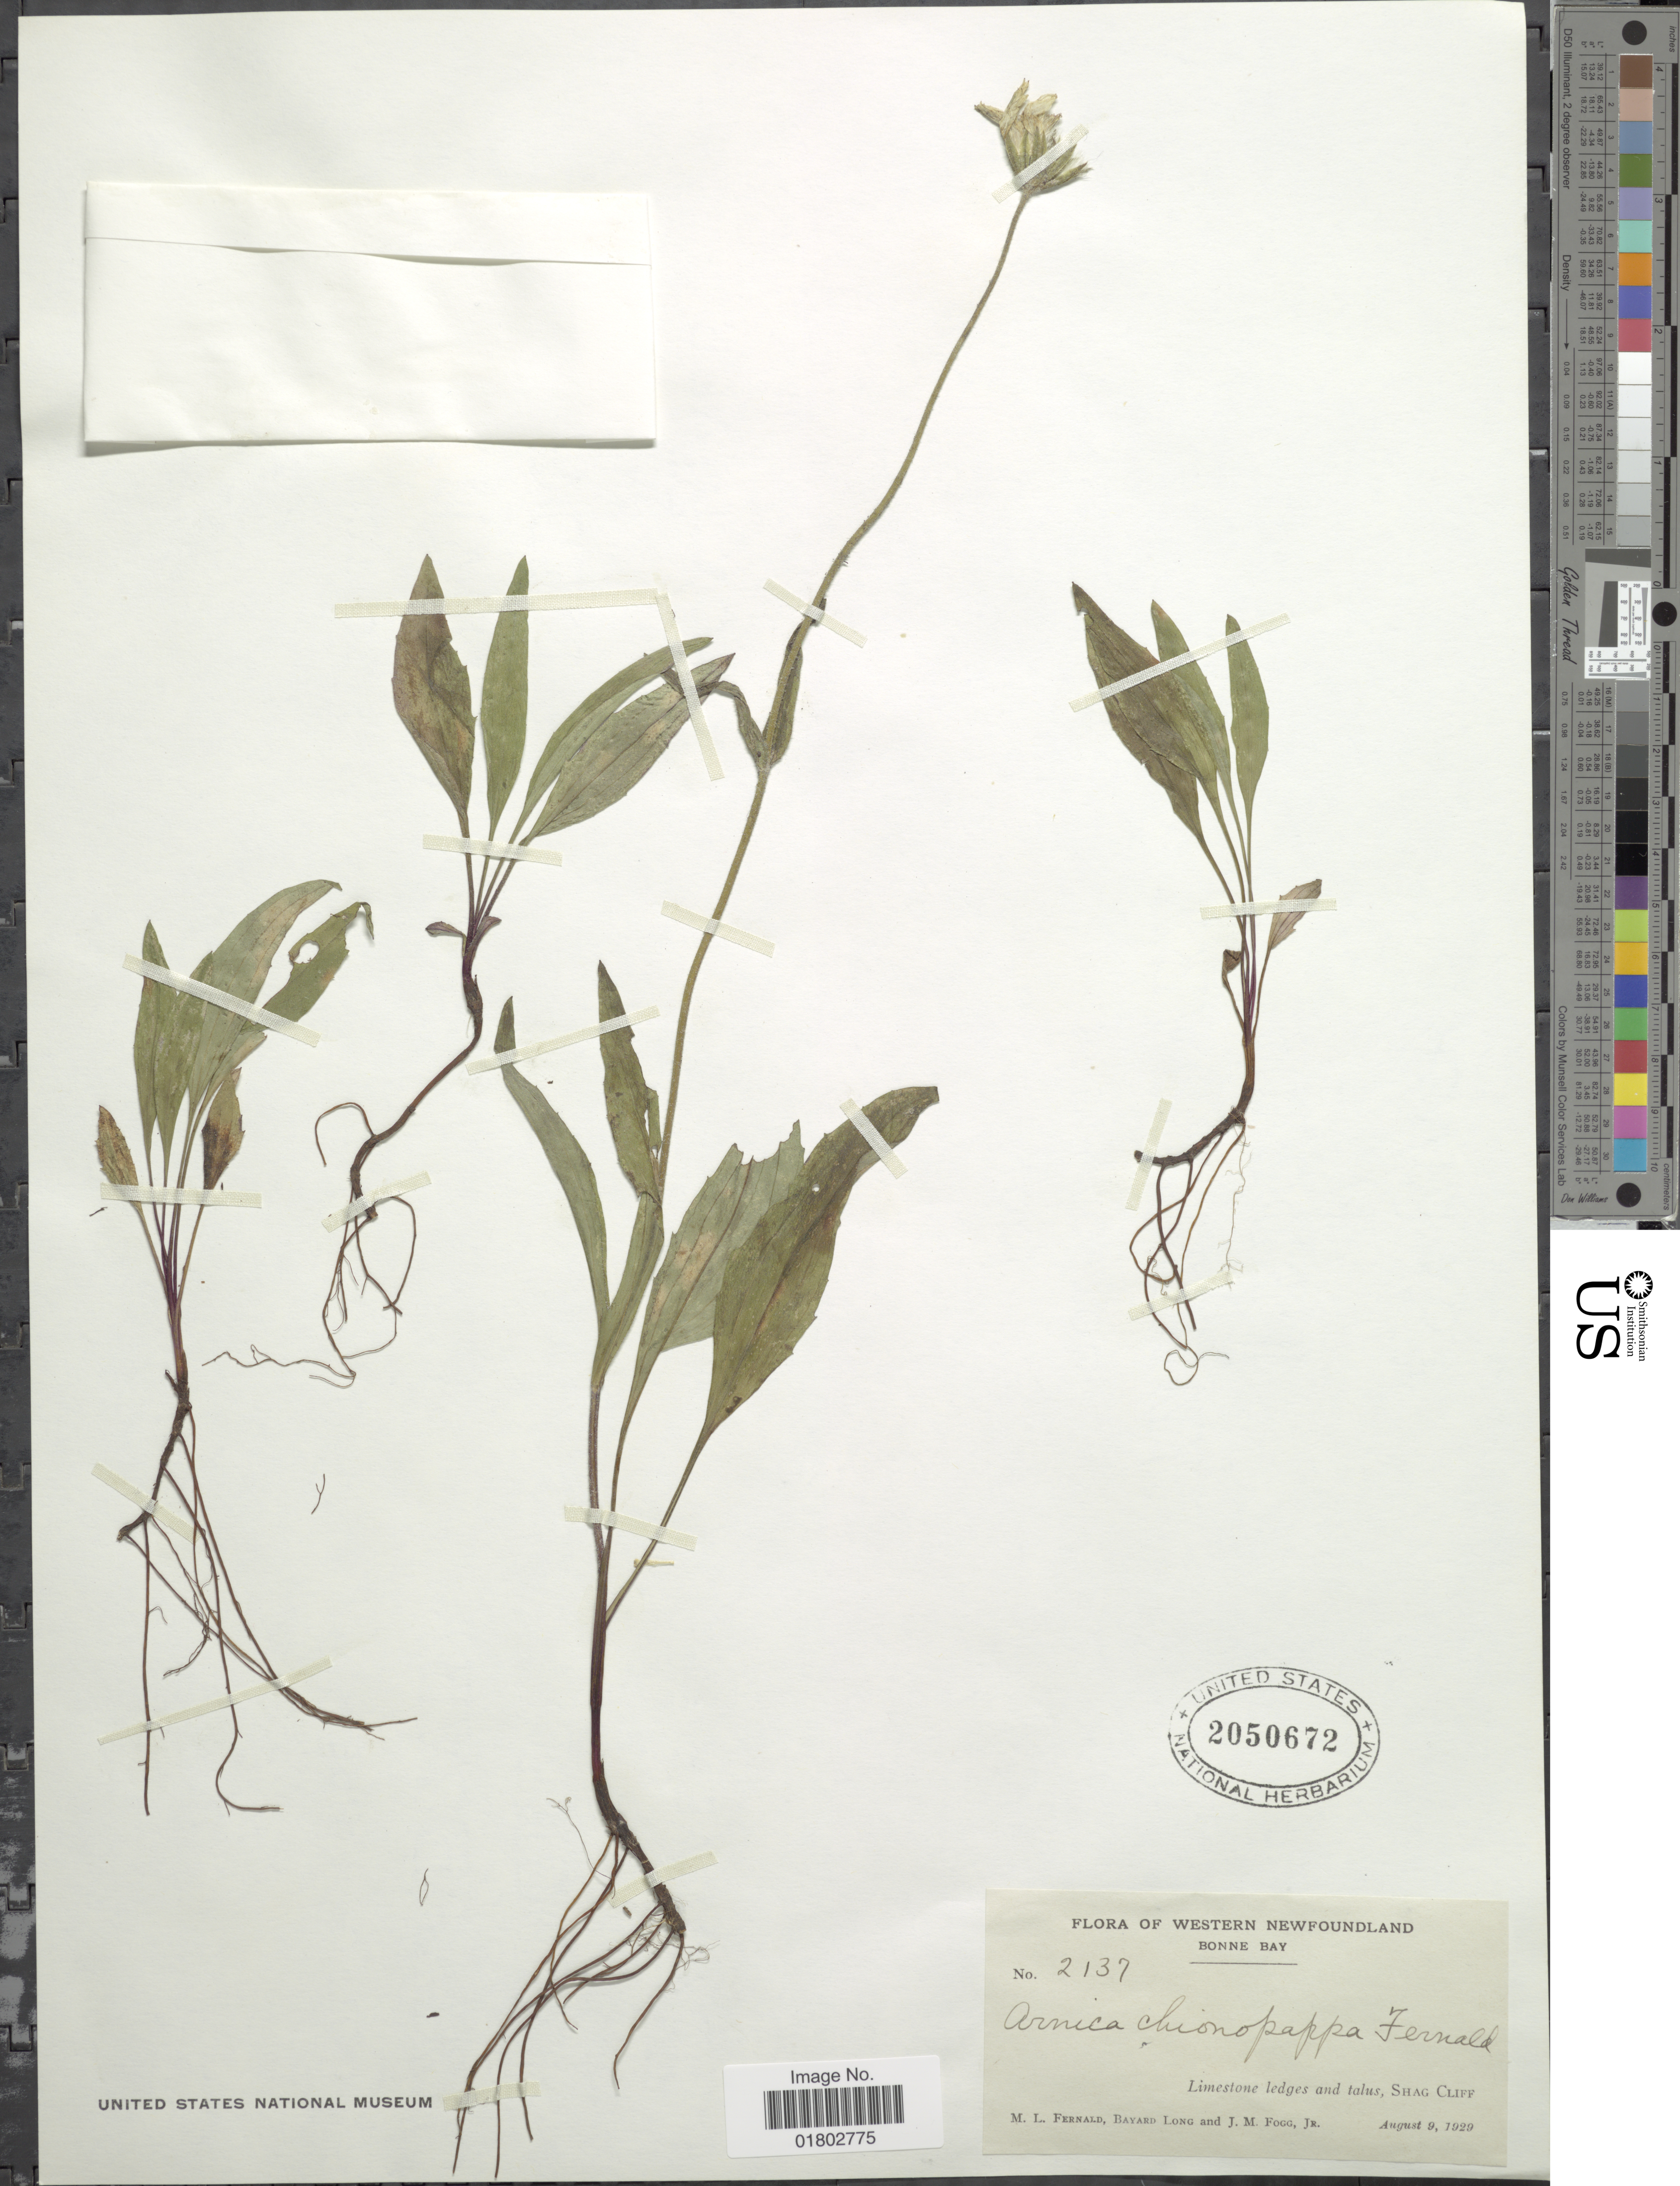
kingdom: Plantae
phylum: Tracheophyta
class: Magnoliopsida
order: Asterales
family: Asteraceae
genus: Arnica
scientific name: Arnica chionopappa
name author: Fernald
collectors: M. L. Fernald, B. Long & J. Fogg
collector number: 2137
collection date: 1929-08-09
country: Canada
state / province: Newfoundland and Labrador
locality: Western Newfoundland, Bonne Bay, Limestone ledges and talus, Shag Cliff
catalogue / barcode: US 2050672